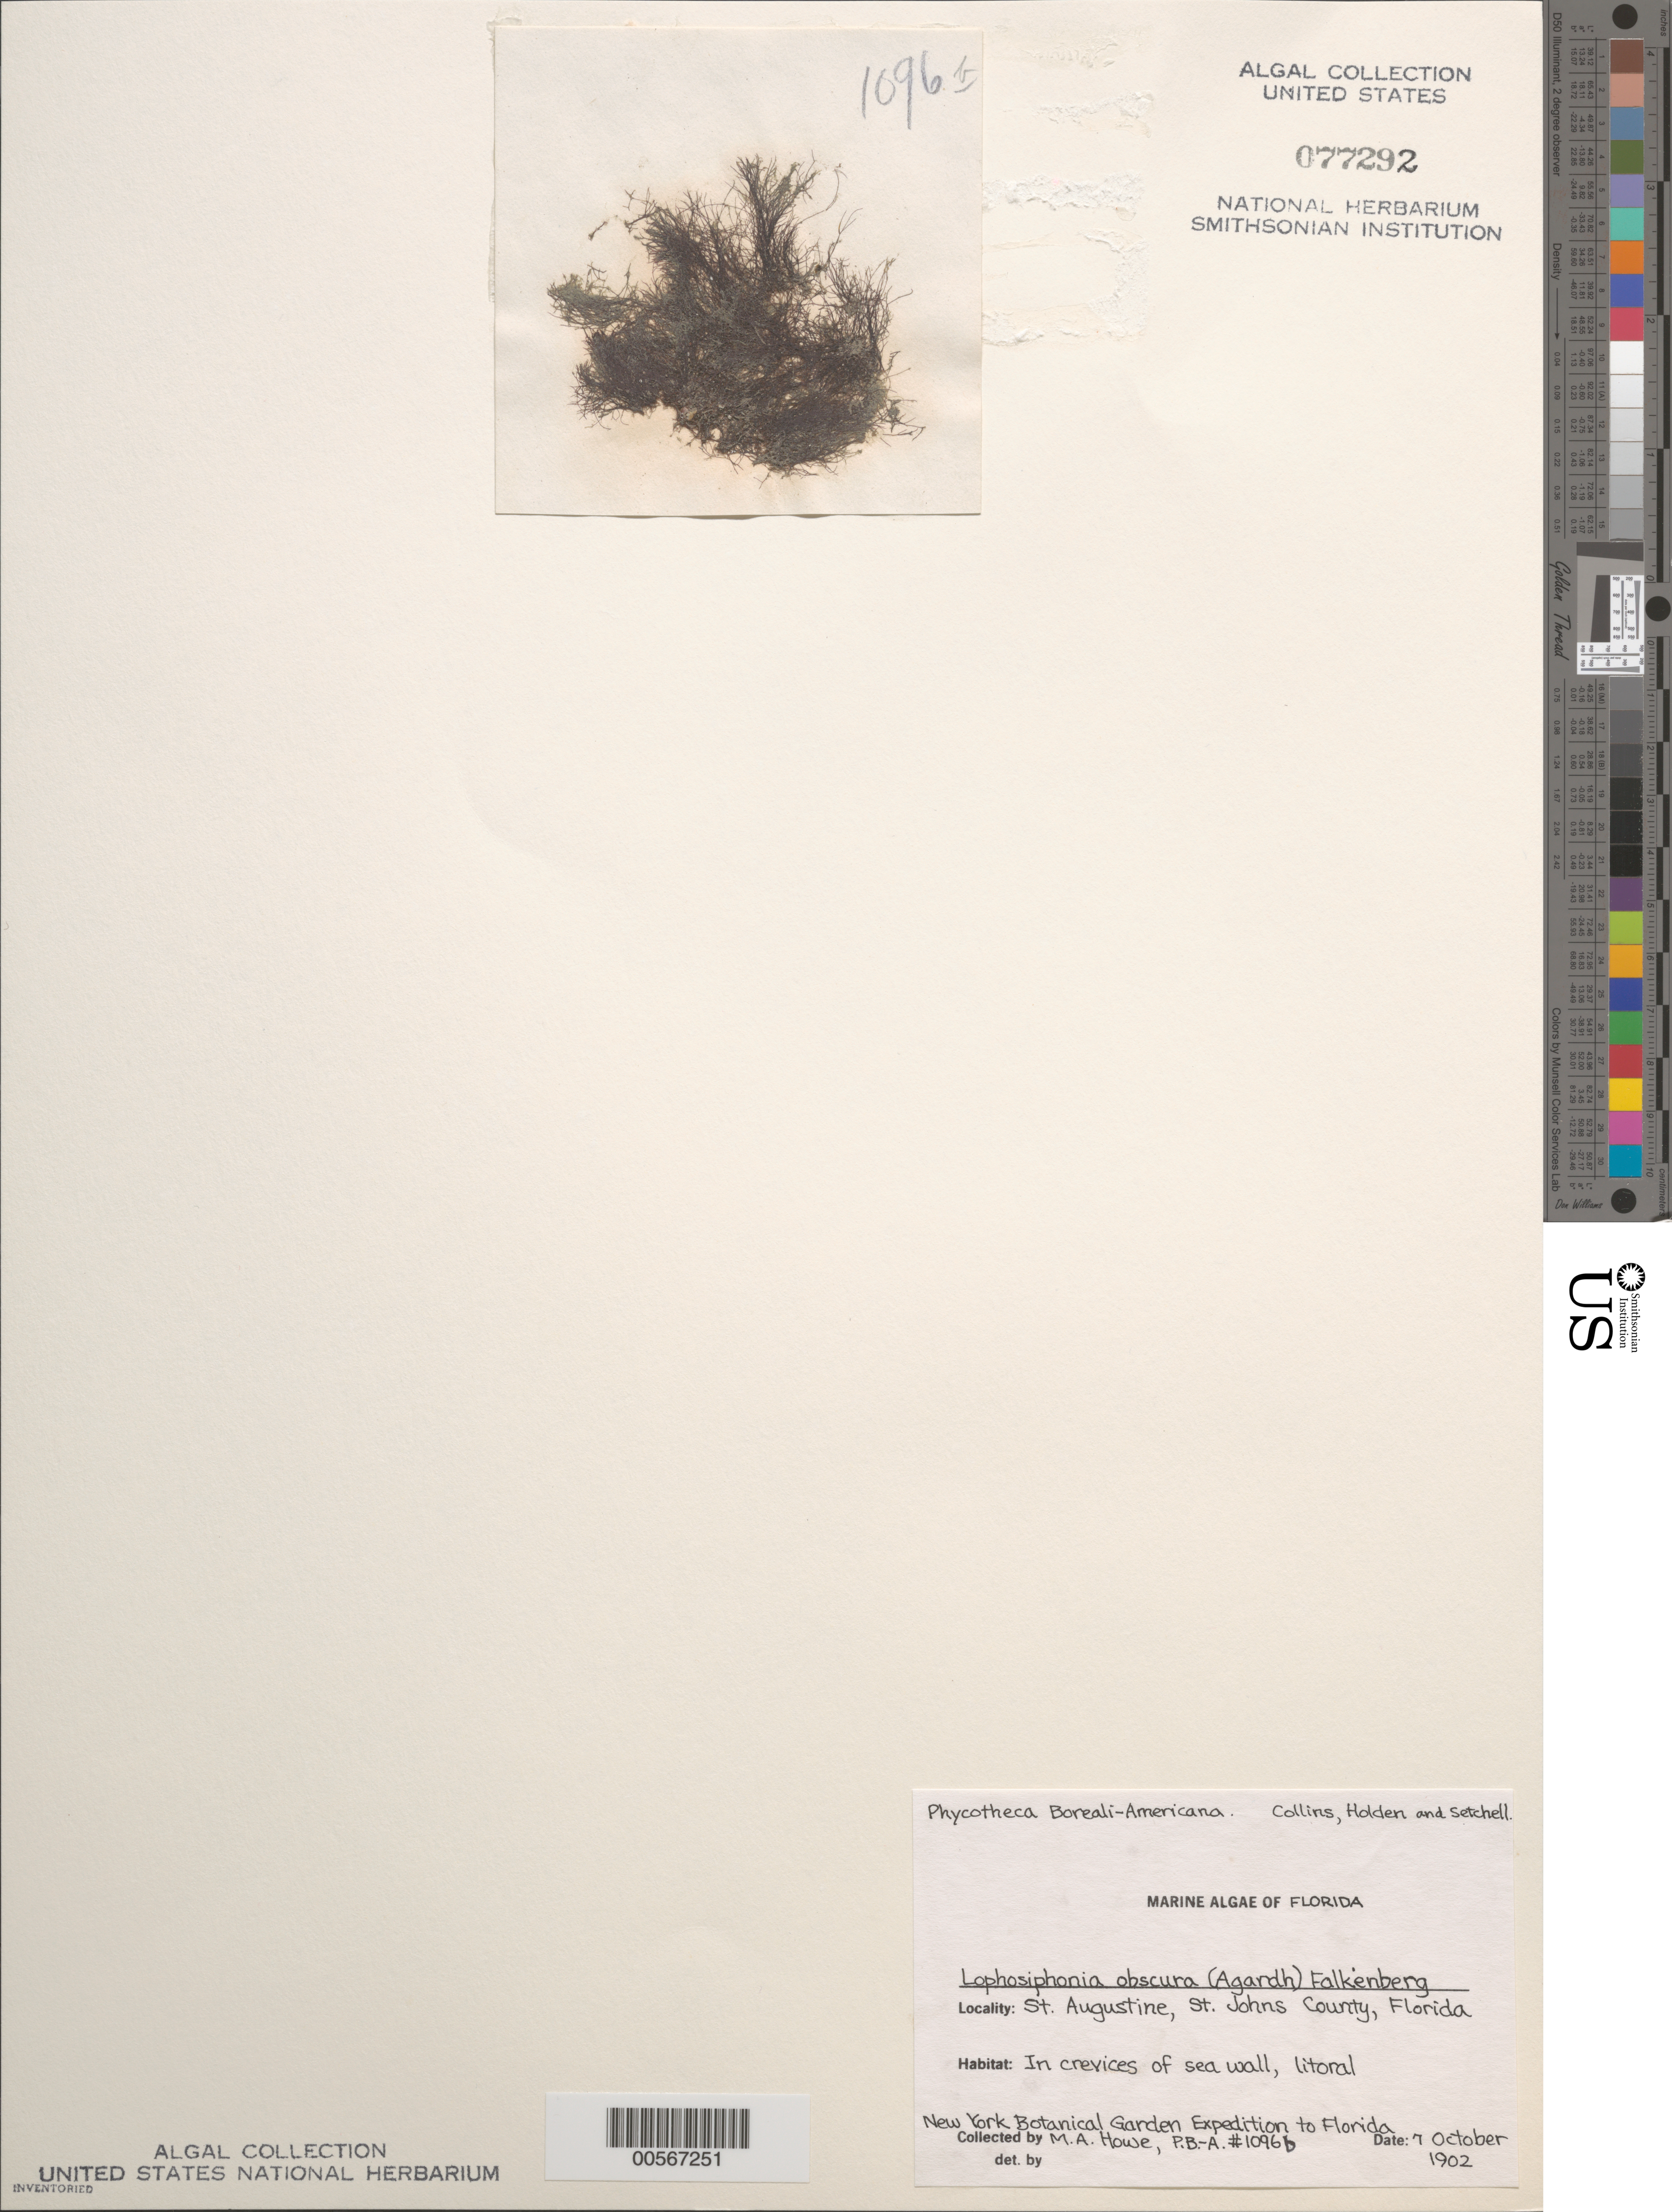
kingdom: Plantae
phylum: Rhodophyta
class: Florideophyceae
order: Ceramiales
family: Rhodomelaceae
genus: Lophosiphonia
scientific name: Lophosiphonia obscura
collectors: M. A. Howe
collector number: PB-A 1096b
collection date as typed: October 7, 1902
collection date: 1902-10-07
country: United States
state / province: Florida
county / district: Saint Johns County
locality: St. Augustine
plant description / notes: Collins, Holden & Setchell, Phycotheca Boreali-Americana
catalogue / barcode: US 77292